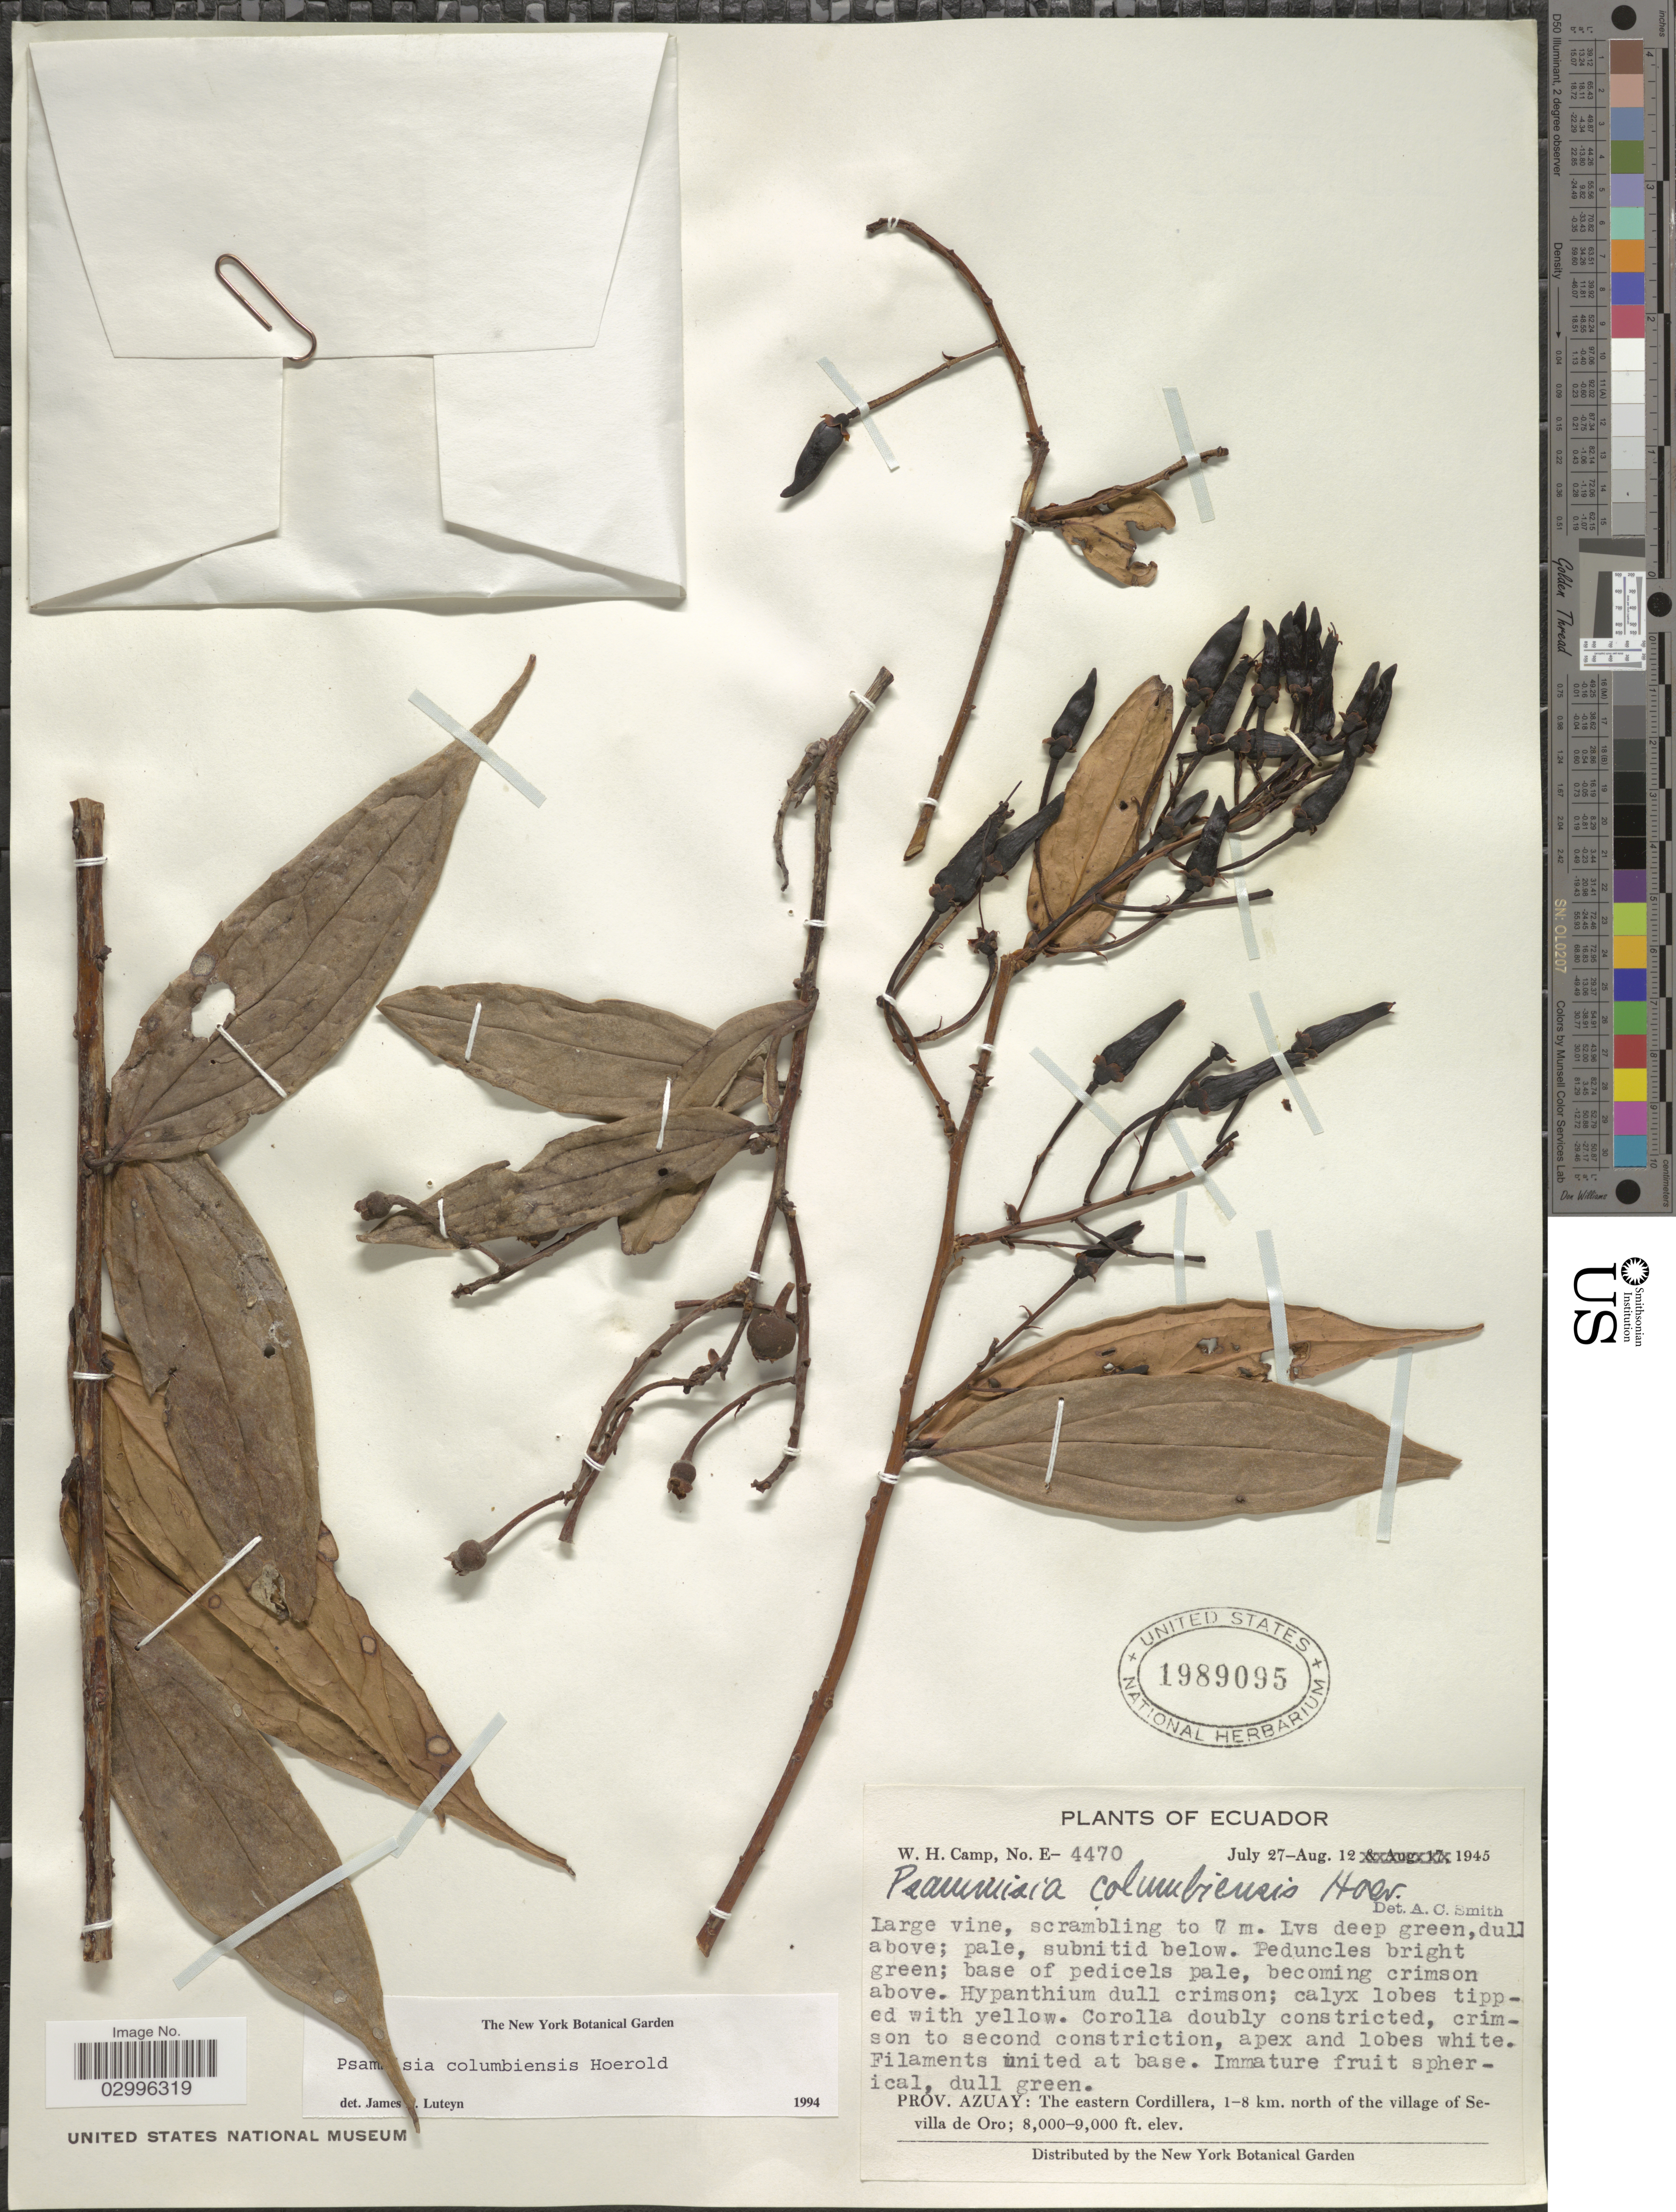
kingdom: Plantae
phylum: Tracheophyta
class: Magnoliopsida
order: Ericales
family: Ericaceae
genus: Psammisia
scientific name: Psammisia columbiensis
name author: Hoerold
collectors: W. H. Camp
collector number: E-4470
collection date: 1945-07-27/1945-08-12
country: Ecuador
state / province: Azuay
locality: The eastern Cordillera, 1-8 km. north of the village of Sevilla de Oro.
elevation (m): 2438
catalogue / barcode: US 1989095